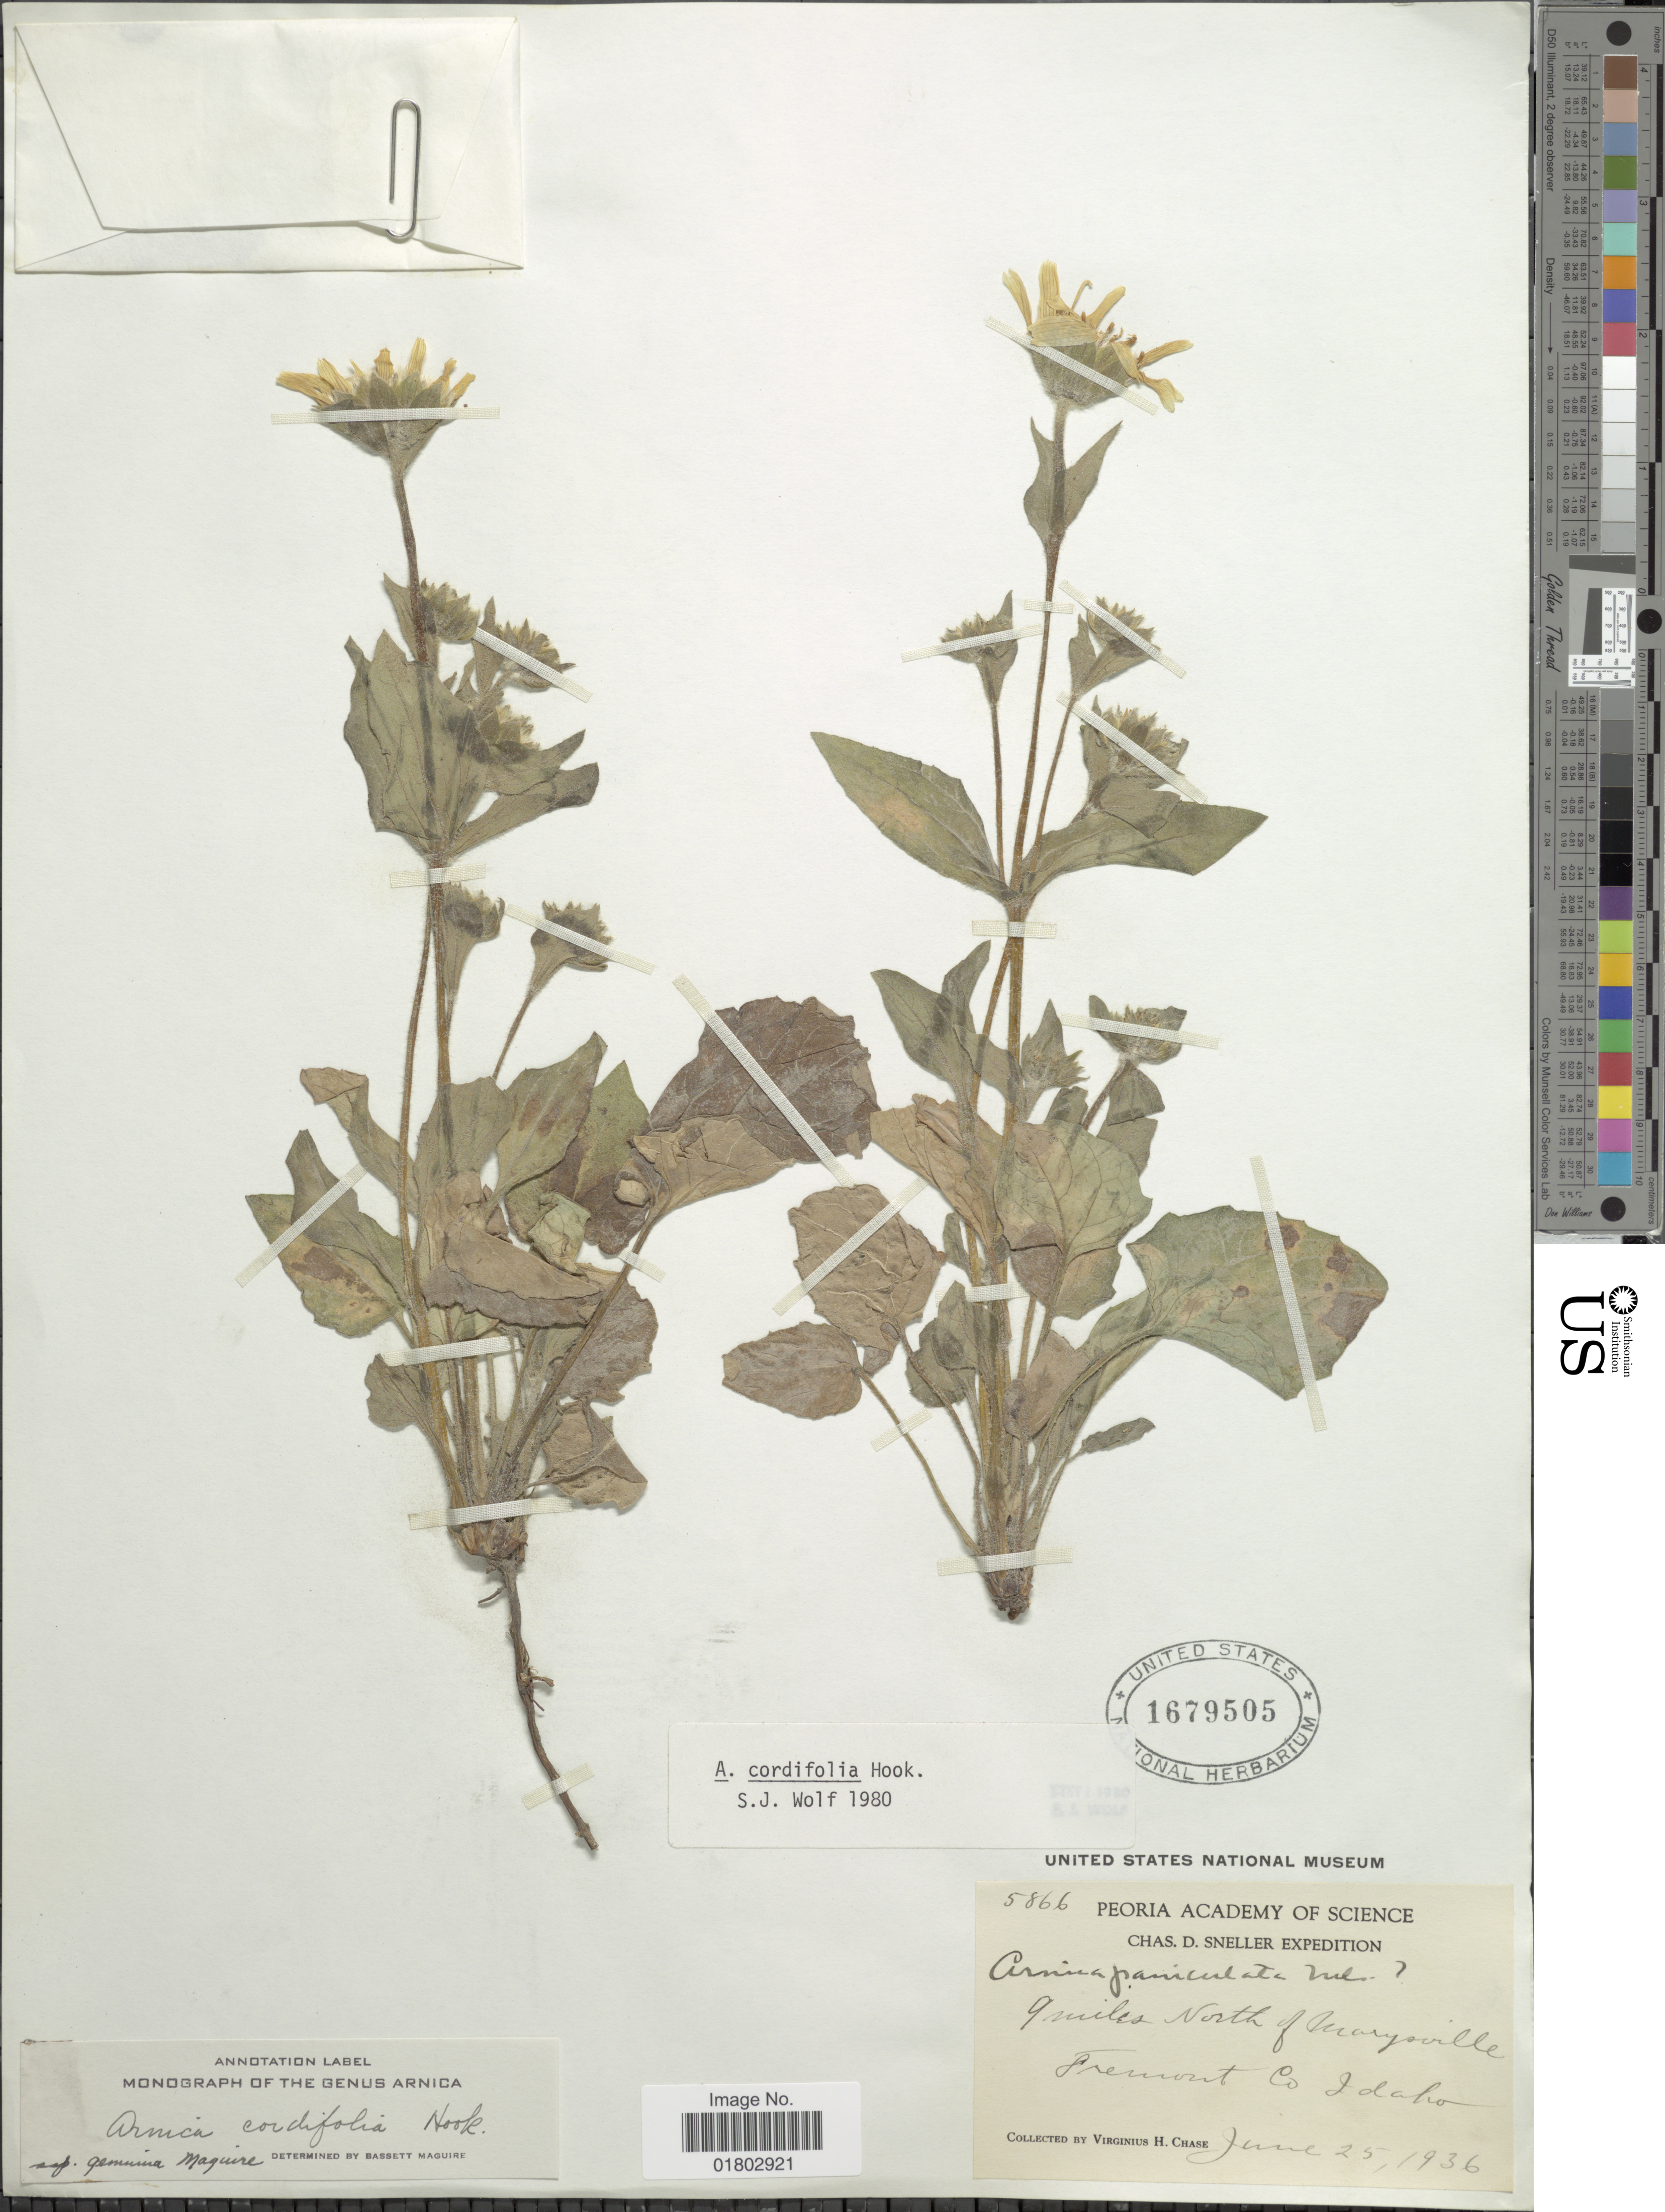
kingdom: Plantae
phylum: Tracheophyta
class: Magnoliopsida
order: Asterales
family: Asteraceae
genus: Arnica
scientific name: Arnica cordifolia subsp. genuina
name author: Maguire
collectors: V. H. Chase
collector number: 5866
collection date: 1936-06-25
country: United States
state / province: Idaho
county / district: Fremont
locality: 9 miles N of Marysville,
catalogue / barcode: US 1679505